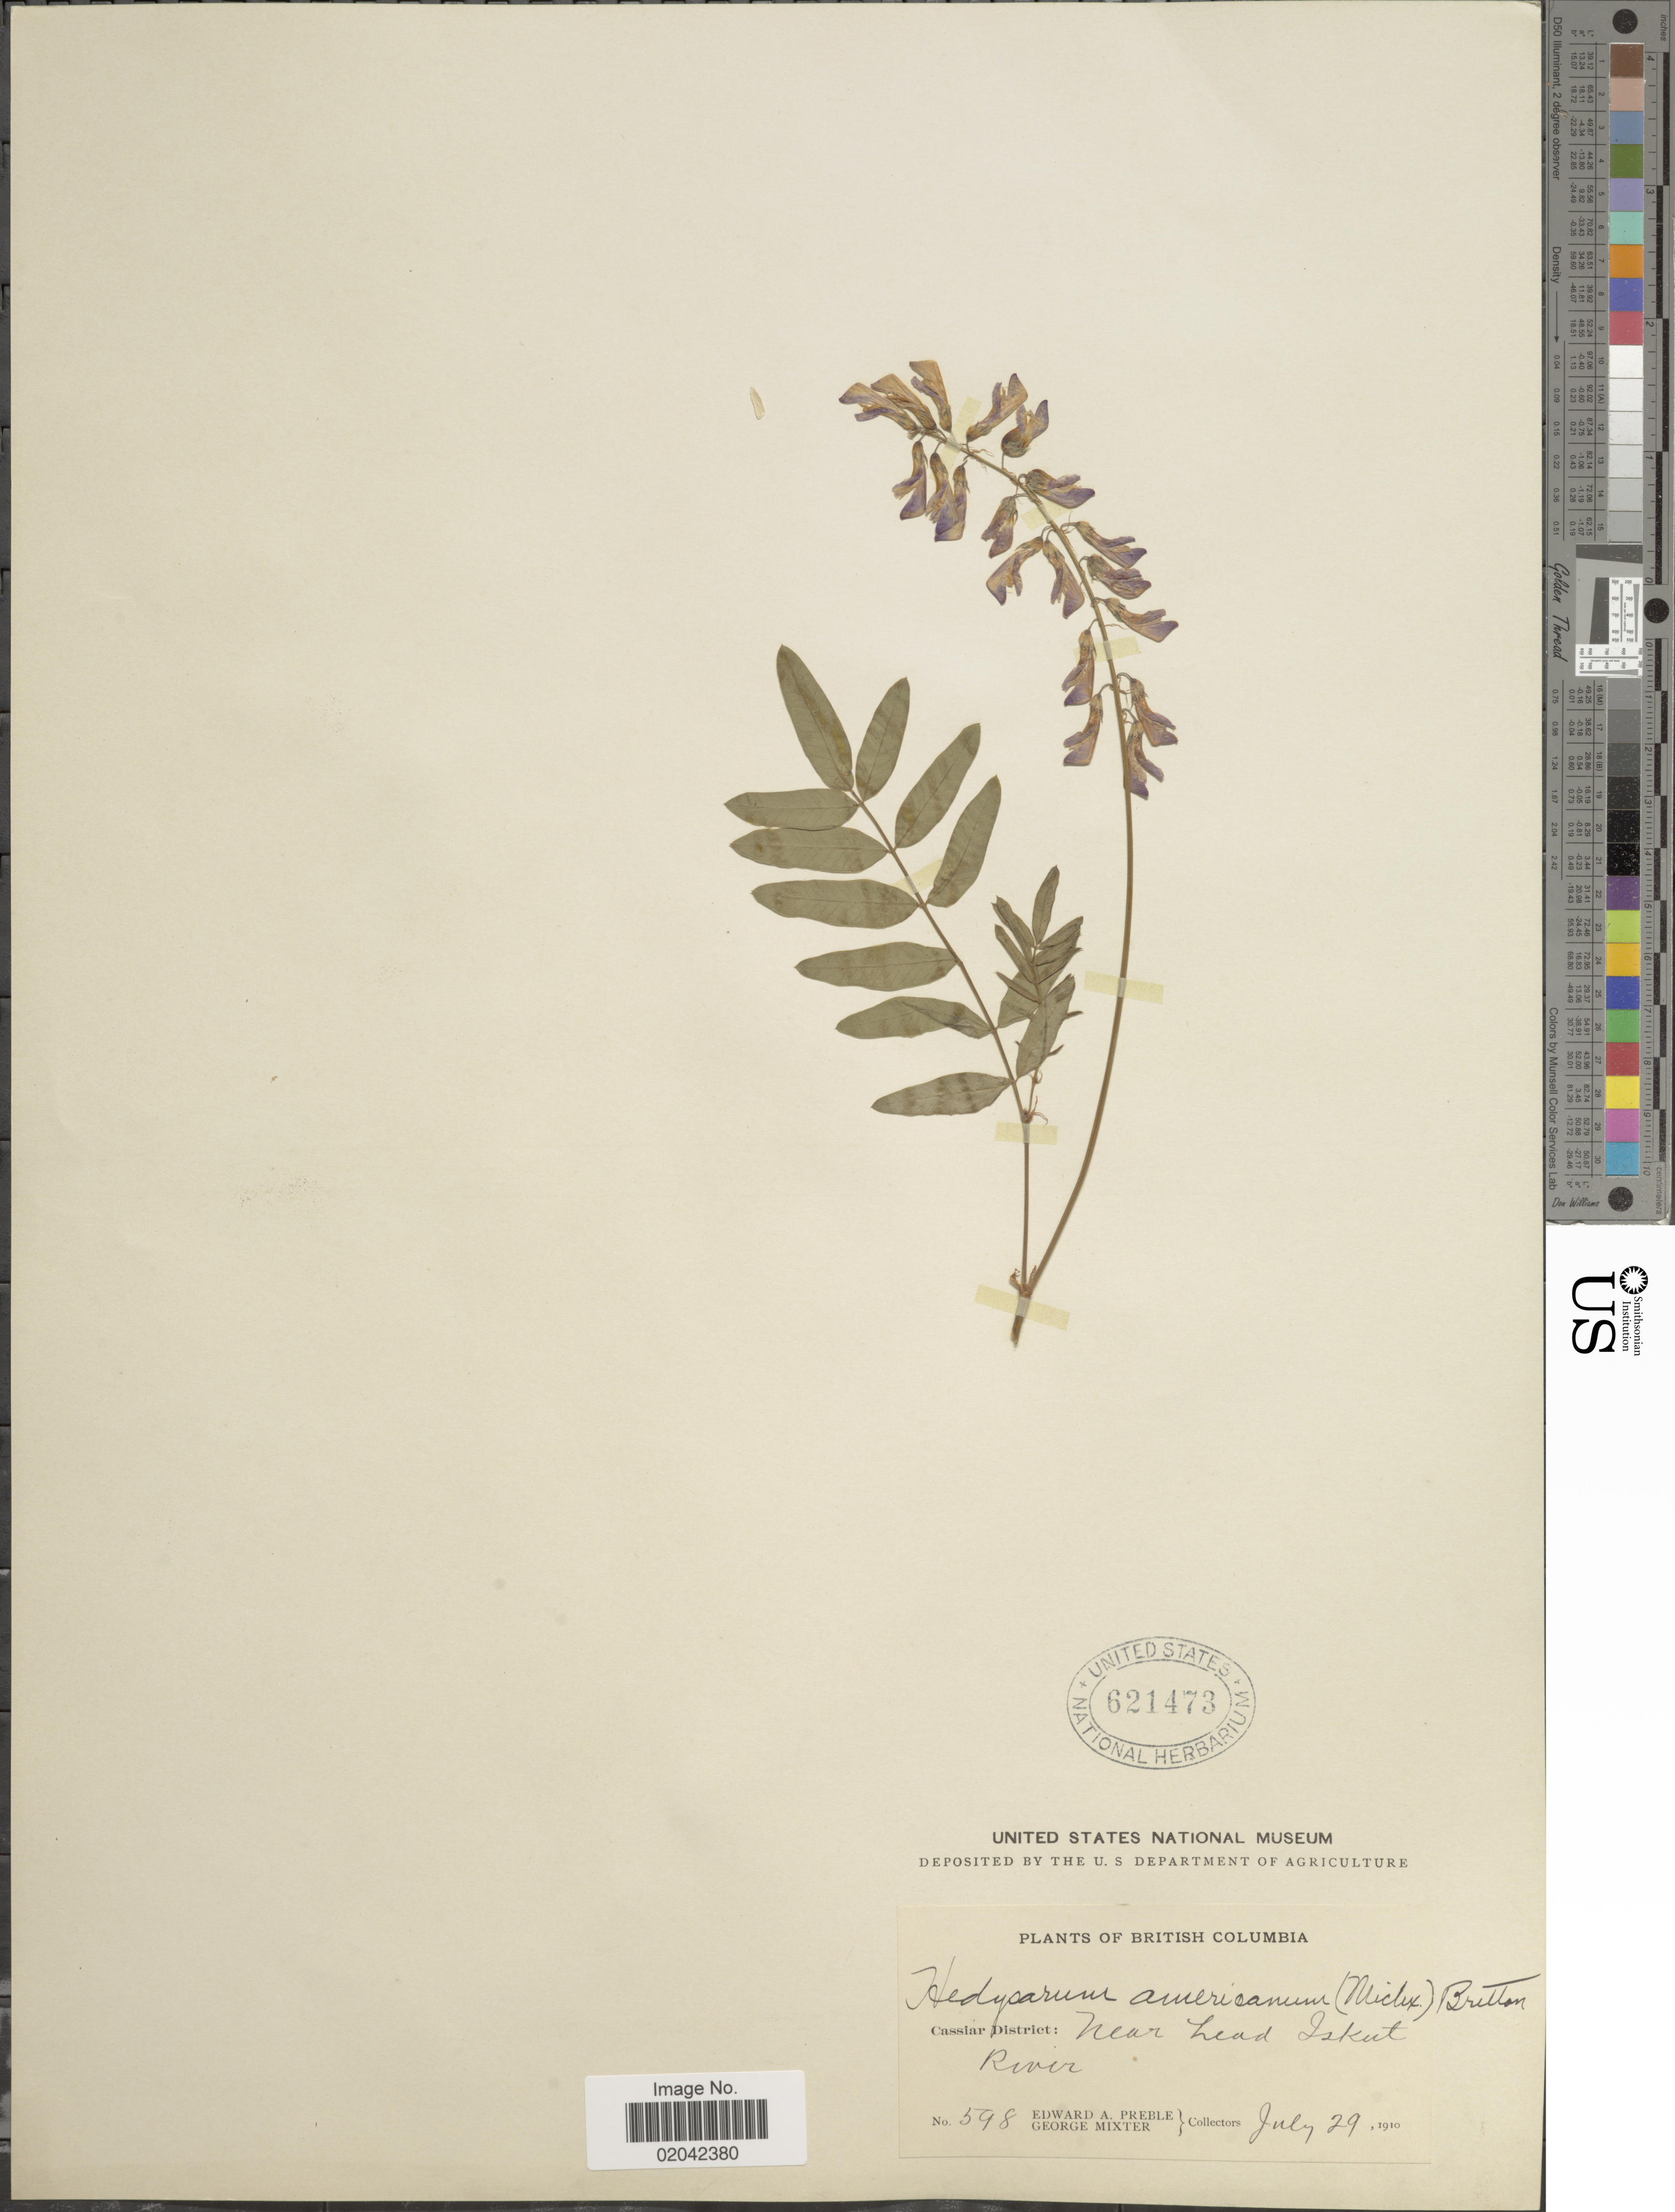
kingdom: Plantae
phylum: Tracheophyta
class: Magnoliopsida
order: Fabales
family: Fabaceae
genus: Hedysarum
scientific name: Hedysarum alpinum var. americanum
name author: Michx. ex Pursh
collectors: E. Preble & G. Mixter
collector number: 598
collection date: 1910-07-29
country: Canada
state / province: British Columbia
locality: Cassiar District, near head Iskut River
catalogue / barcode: US 621473